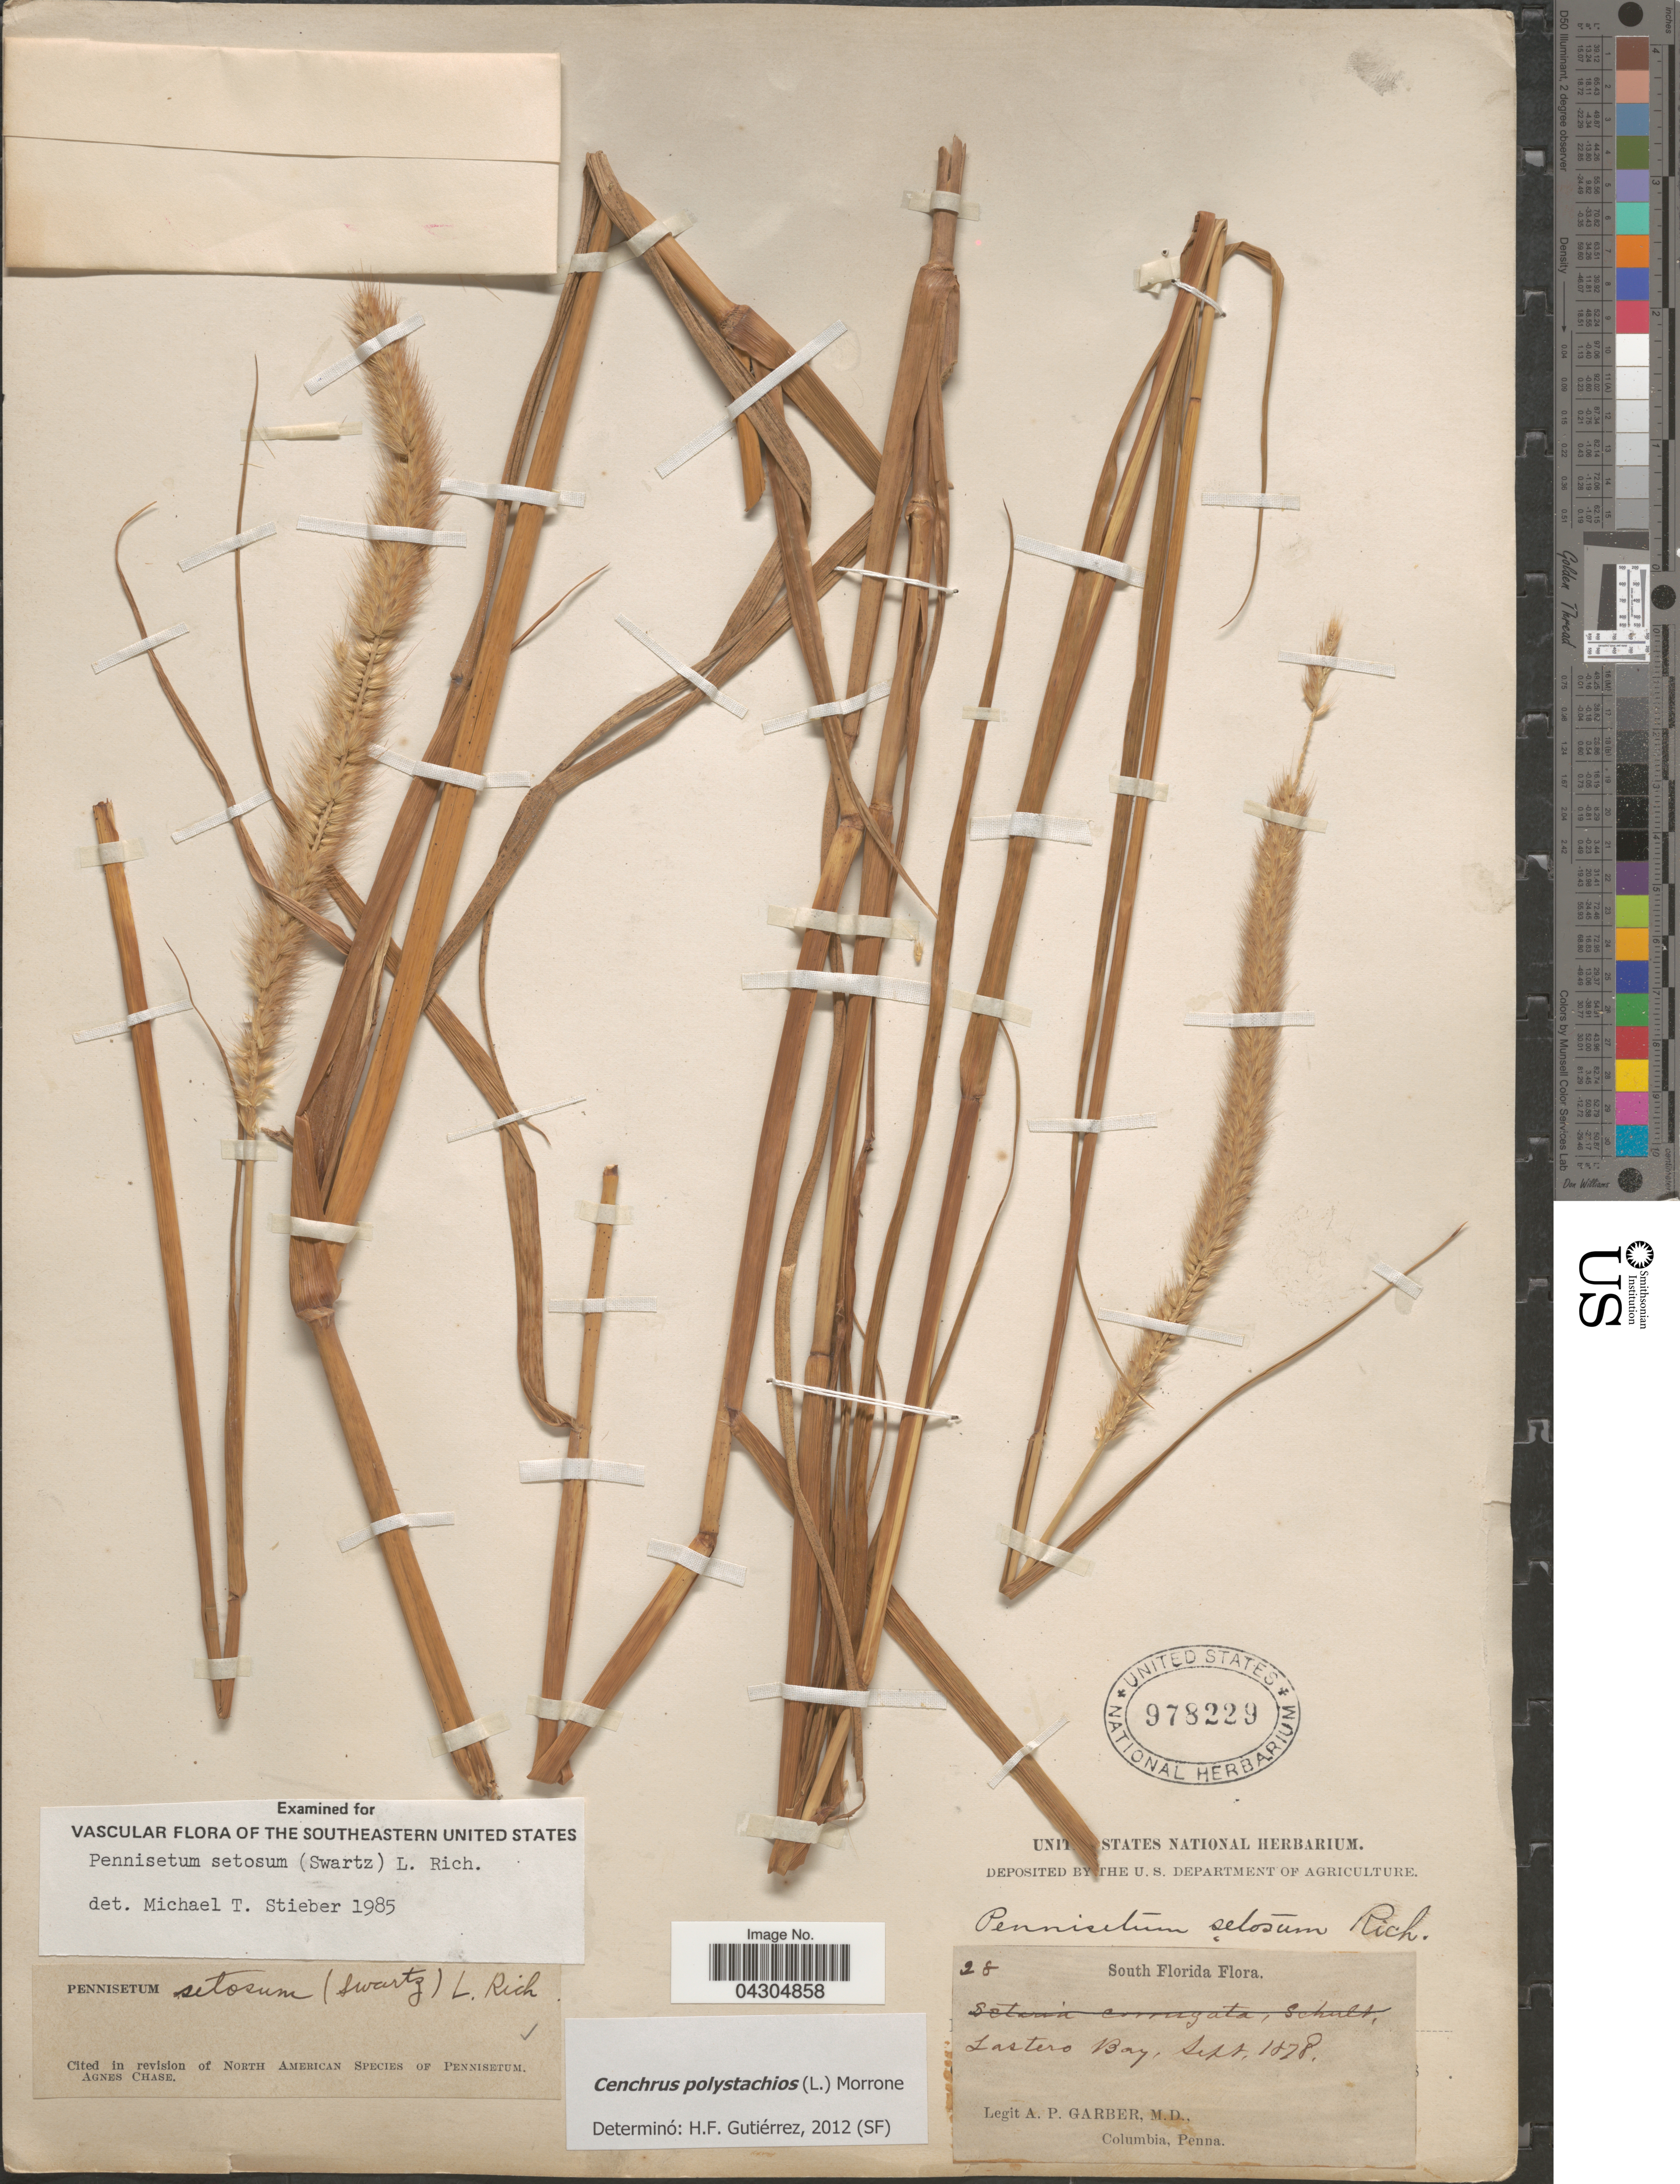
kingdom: Plantae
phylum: Tracheophyta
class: Liliopsida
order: Poales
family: Poaceae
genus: Cenchrus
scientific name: Cenchrus polystachios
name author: (L.) Morrone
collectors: A. P. Garber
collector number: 28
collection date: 1878-09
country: United States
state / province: Florida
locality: South Florida. Lastero Bay.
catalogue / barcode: US 978229